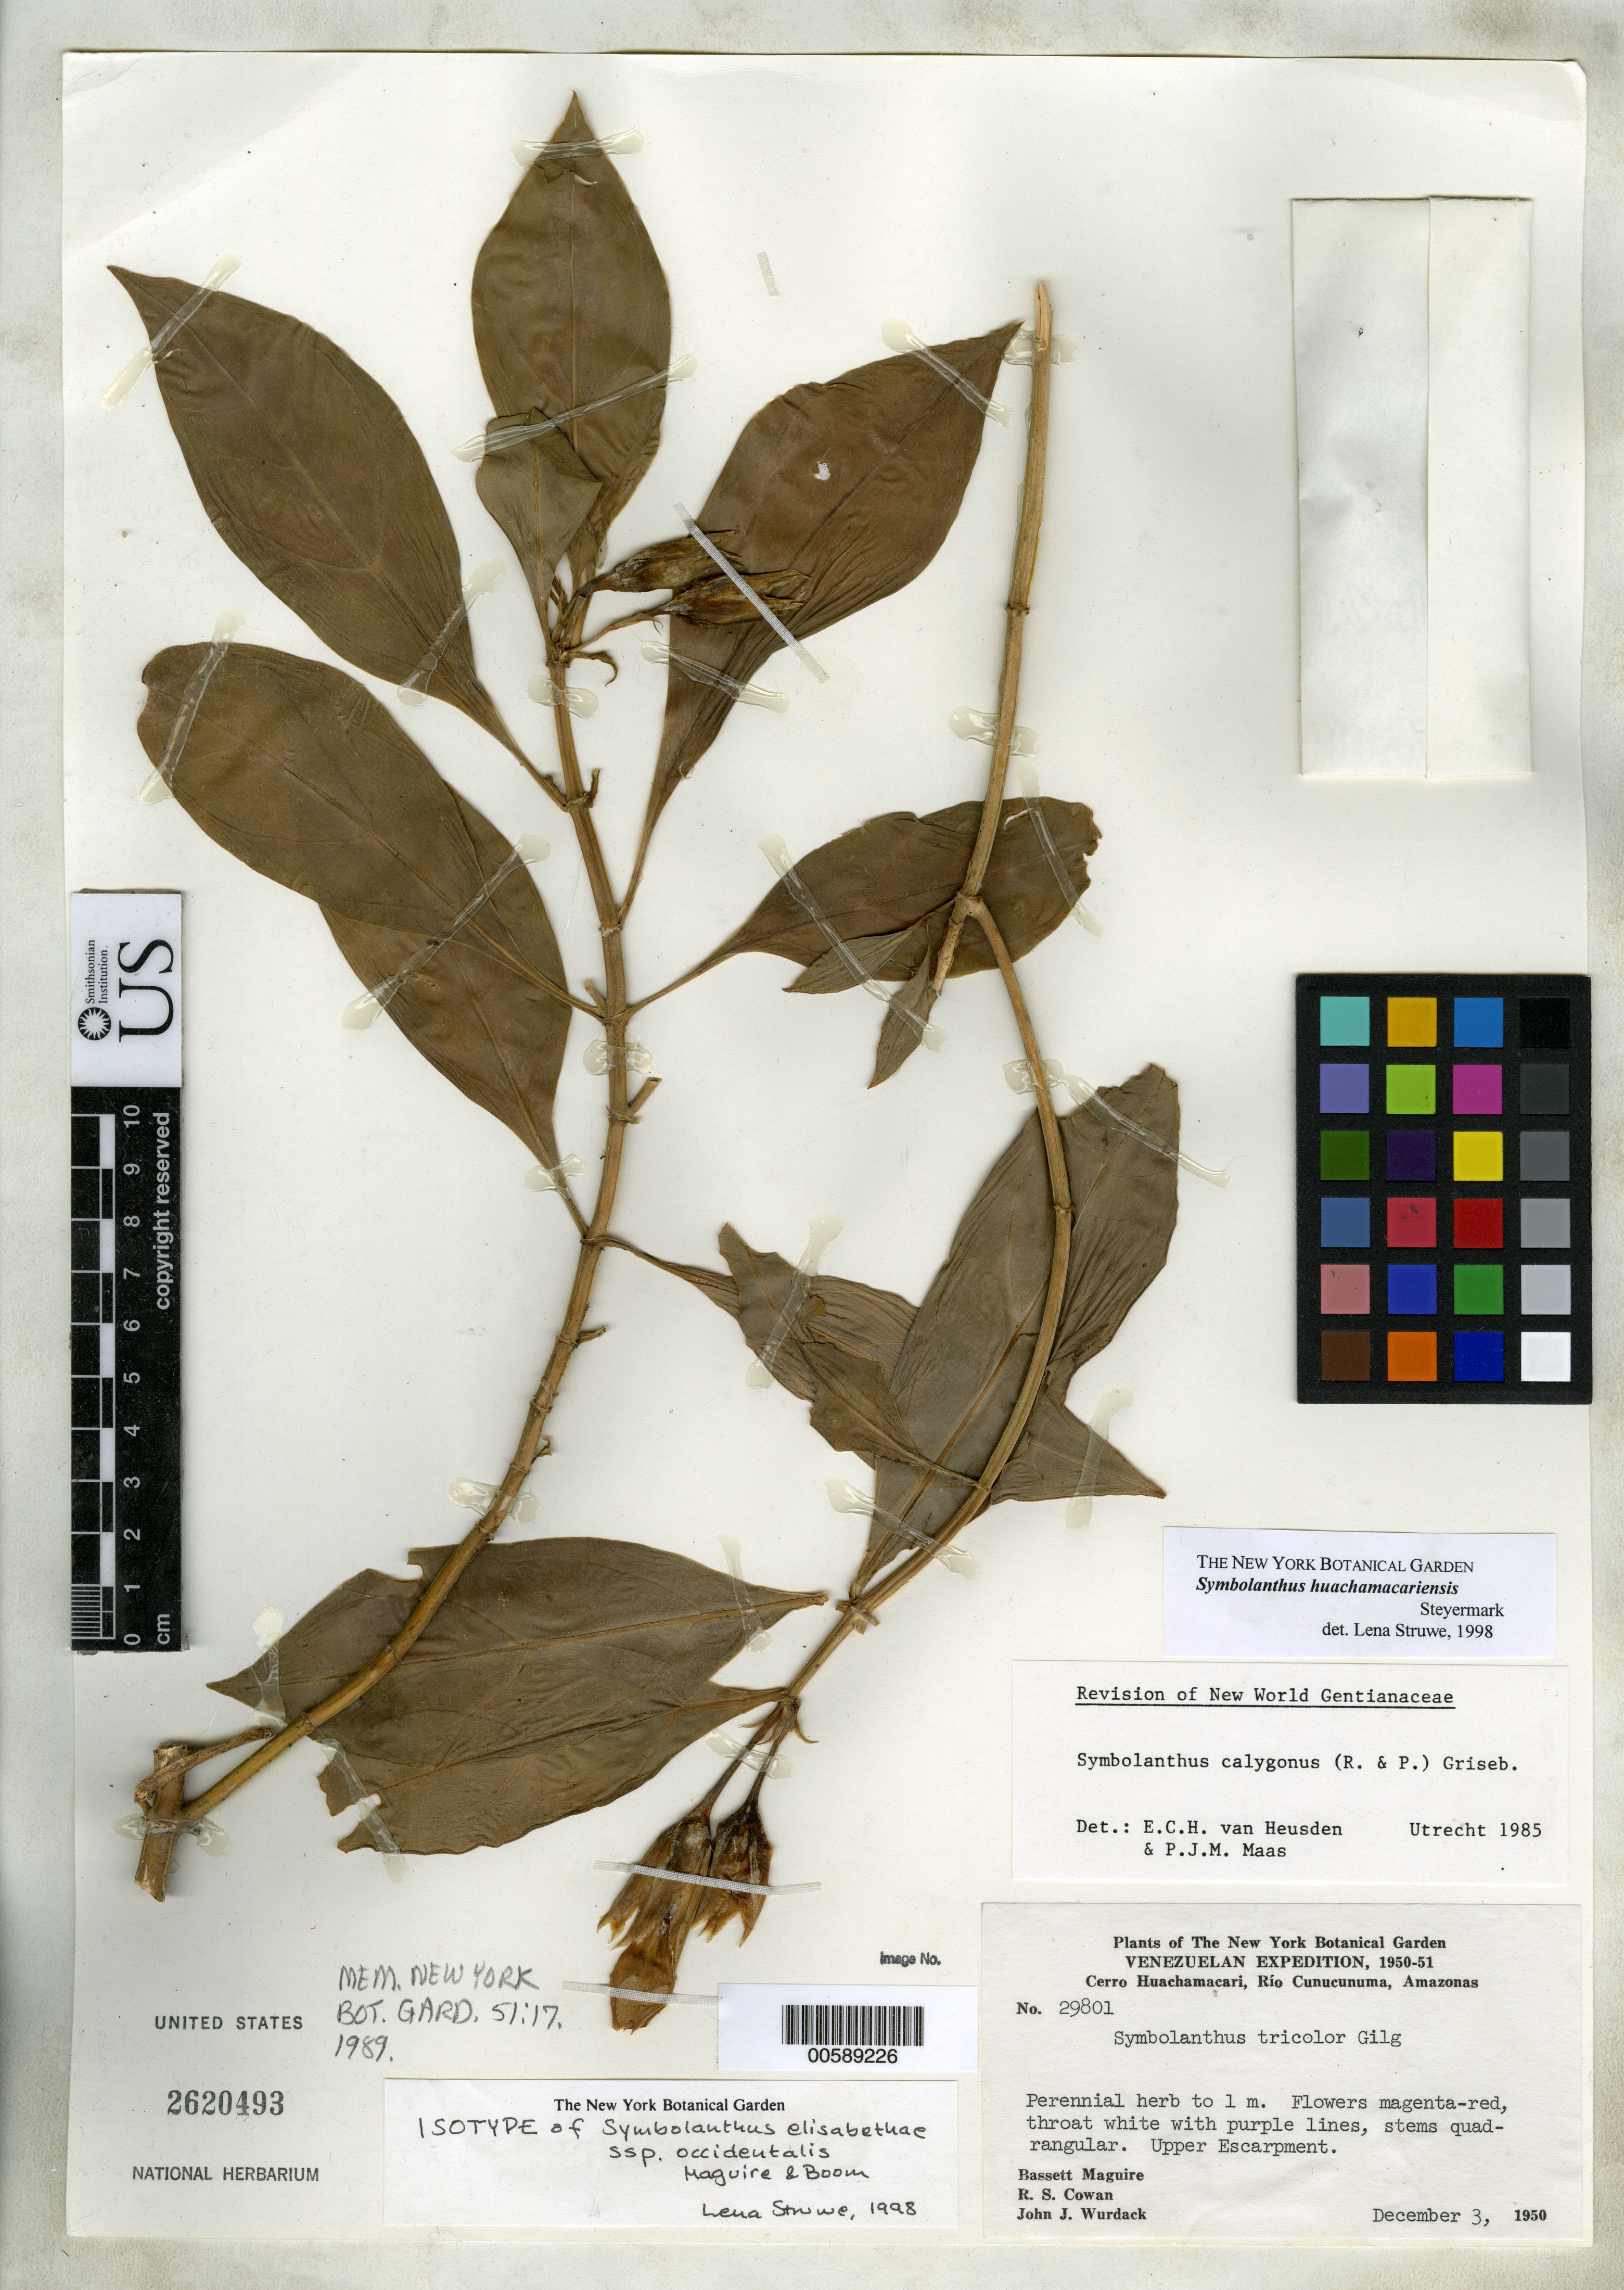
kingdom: Plantae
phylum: Tracheophyta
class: Magnoliopsida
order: Gentianales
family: Gentianaceae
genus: Symbolanthus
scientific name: Symbolanthus elisabethae subsp. occidentalis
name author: Maguire & B.M. Boom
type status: Isotype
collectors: B. Maguire, R. S. Cowan & J. J. Wurdack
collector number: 29801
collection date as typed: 03 Dec 1950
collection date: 1950-12-03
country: Venezuela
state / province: Amazonas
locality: Cerro Huachamacari, Rio Cunucunuma, upper escarpment.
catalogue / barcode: US 2620493